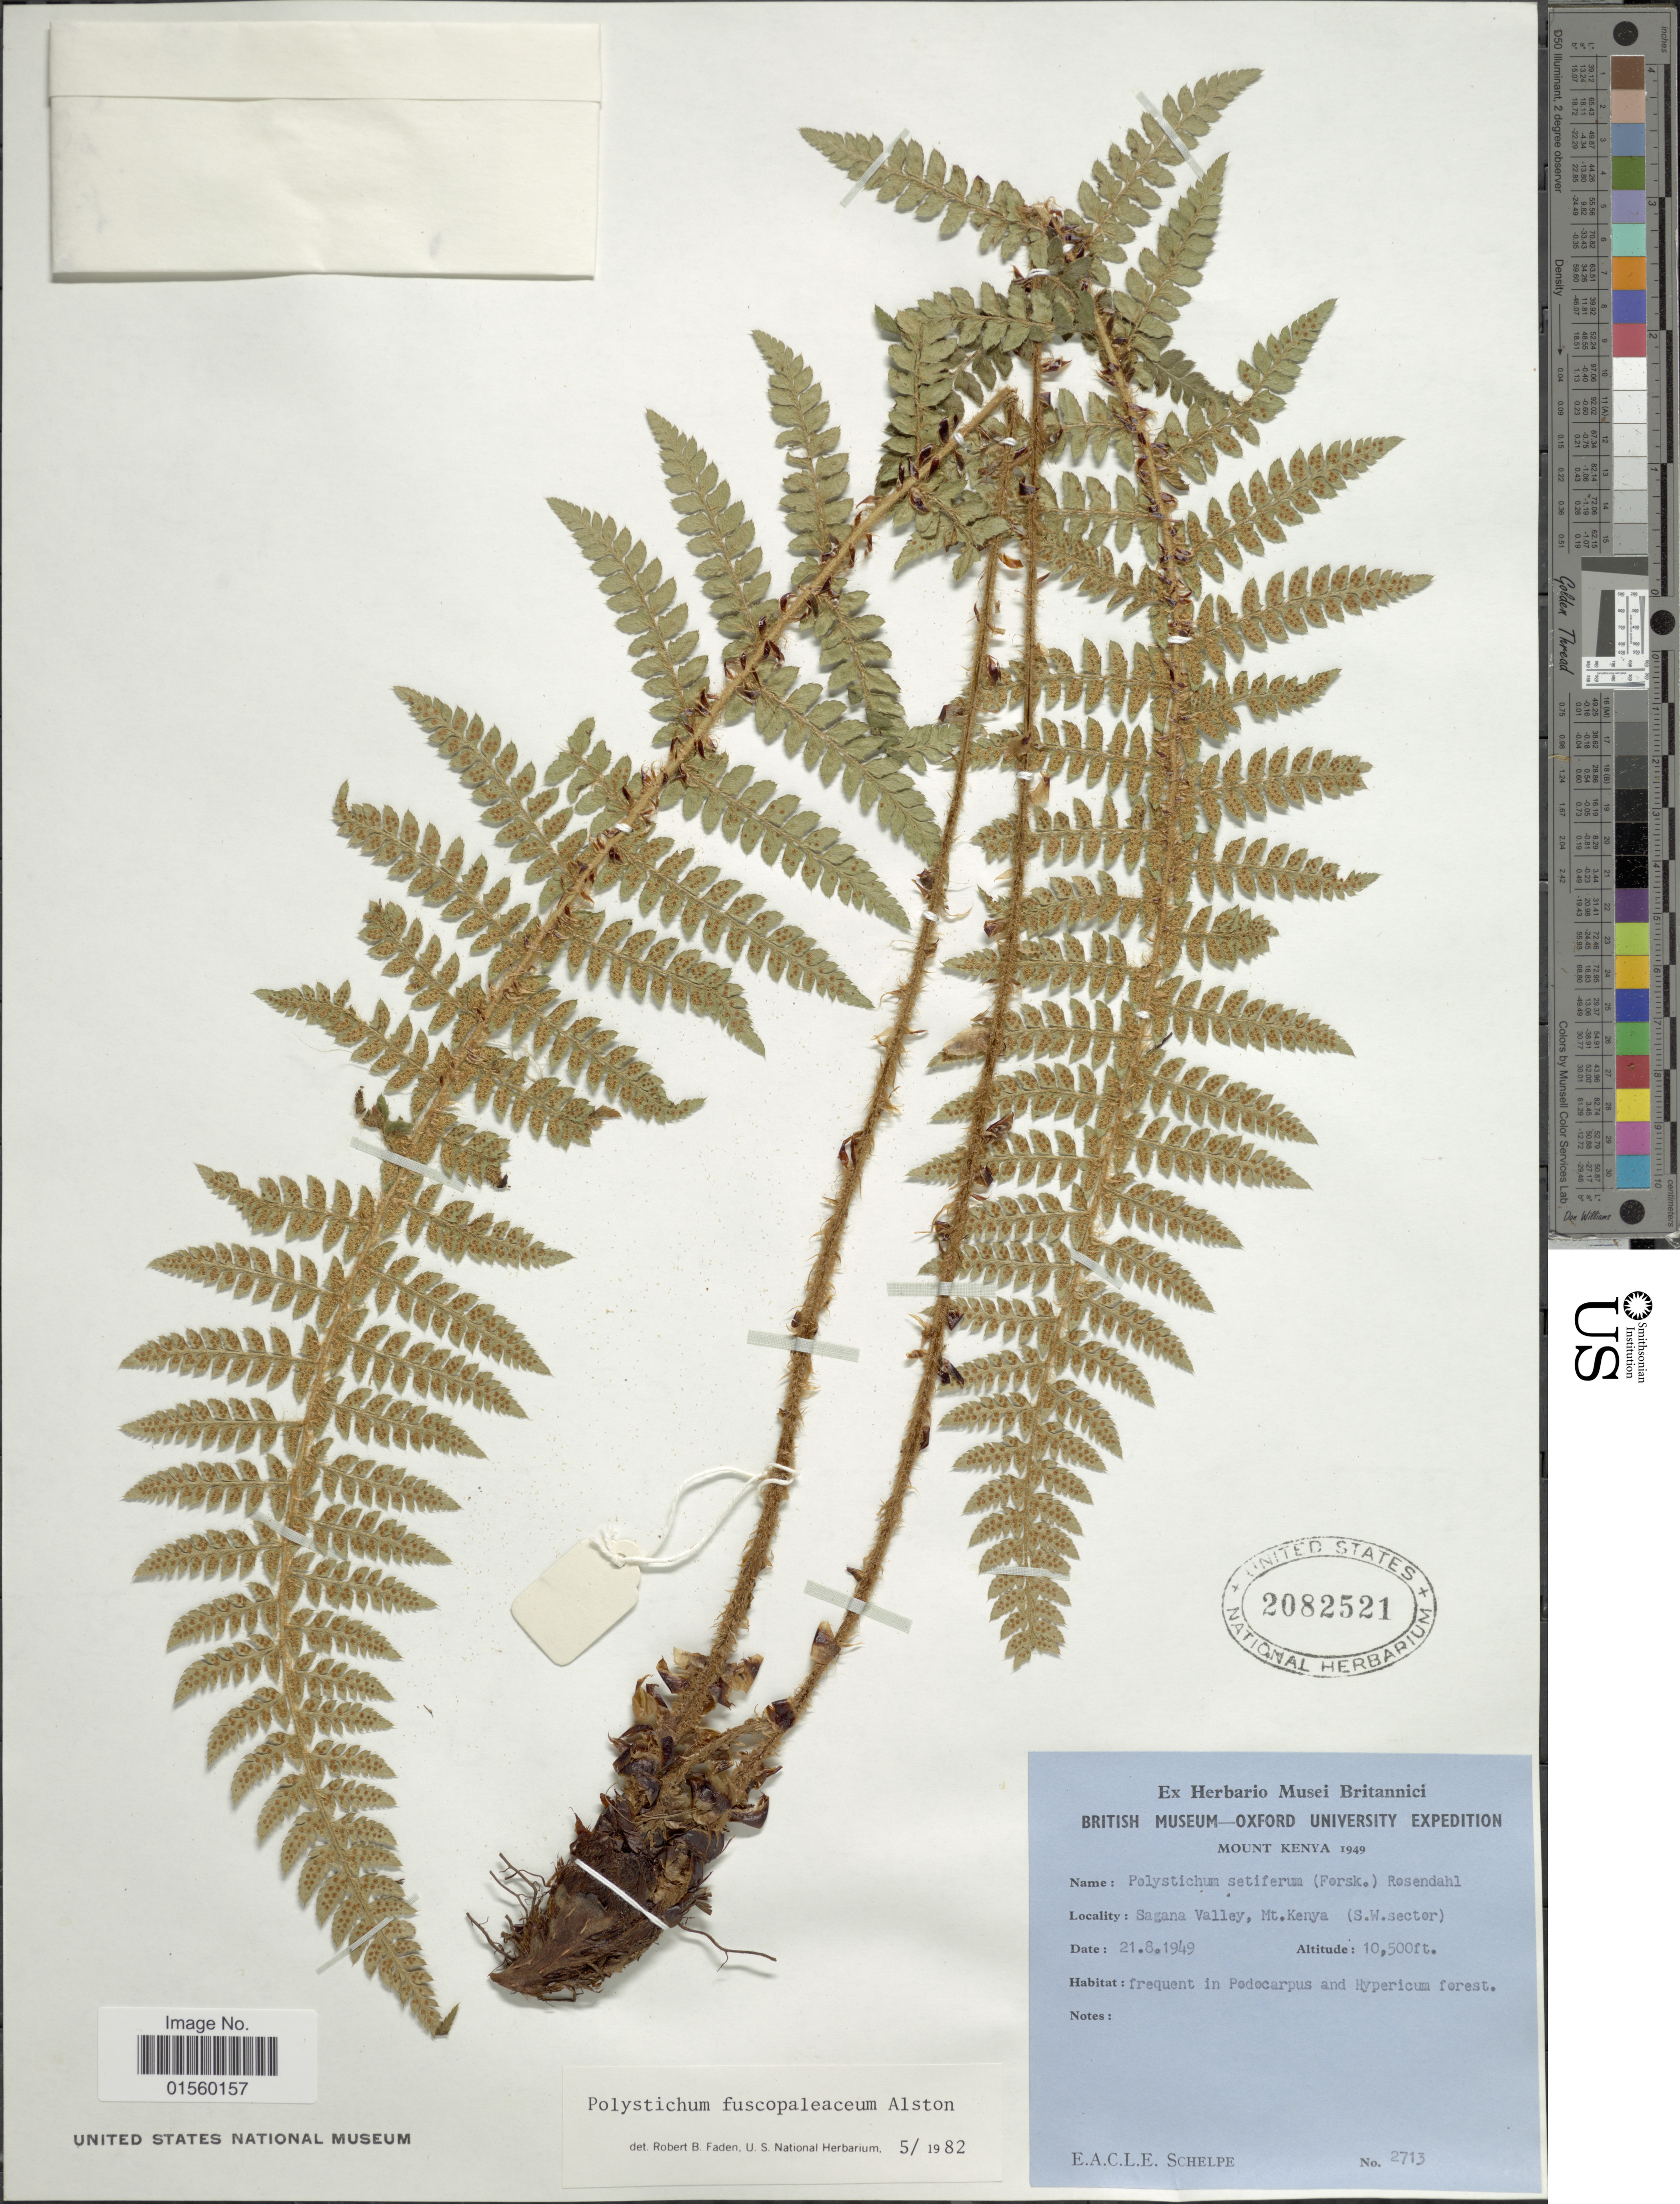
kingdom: Plantae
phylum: Tracheophyta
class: Polypodiopsida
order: Polypodiales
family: Dryopteridaceae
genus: Polystichum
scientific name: Polystichum fuscopaleaceum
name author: Alston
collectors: E. A. C. L. E. Schelpe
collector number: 2713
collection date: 1949-08-21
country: Kenya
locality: Sagana Vallety, Mt. kenya (S. W. sector)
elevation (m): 3200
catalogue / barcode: US 2082521